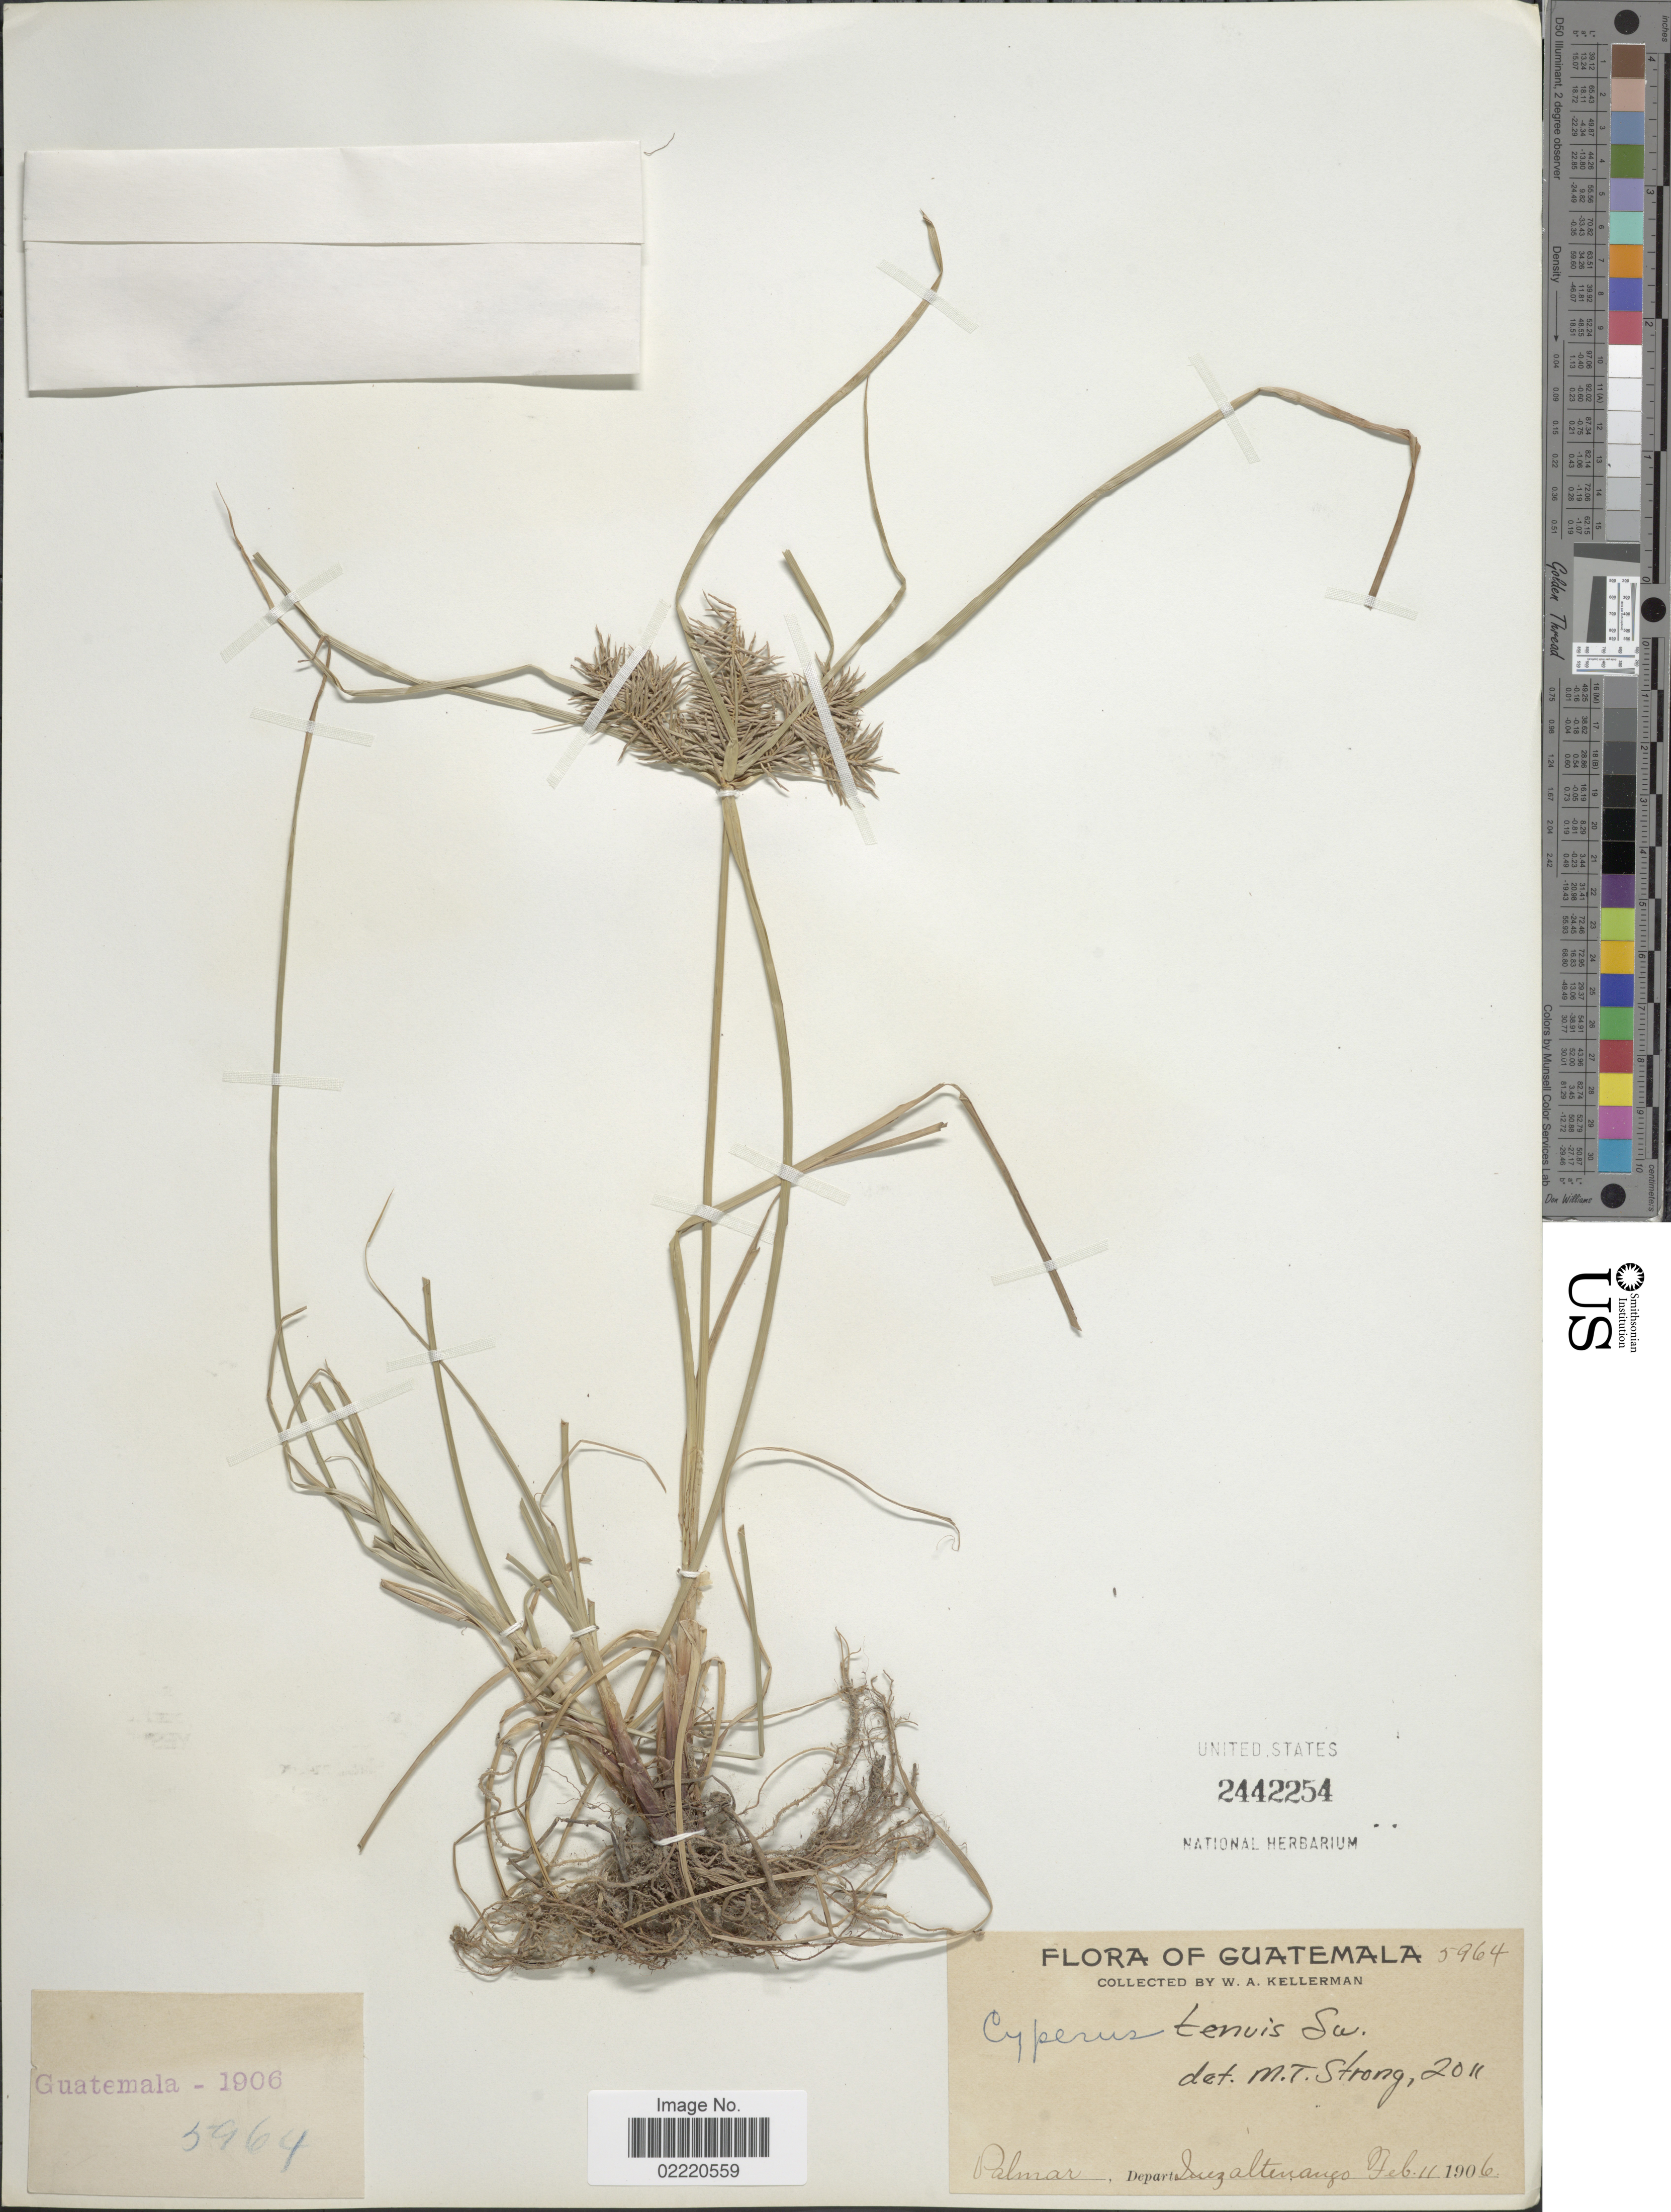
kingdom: Plantae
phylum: Tracheophyta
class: Liliopsida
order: Poales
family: Cyperaceae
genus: Cyperus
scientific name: Cyperus tenuis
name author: Sw.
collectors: W. Kellerman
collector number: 5964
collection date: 1906-02-11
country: Guatemala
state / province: Quetzaltenango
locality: Palmar.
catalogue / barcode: US 2442254